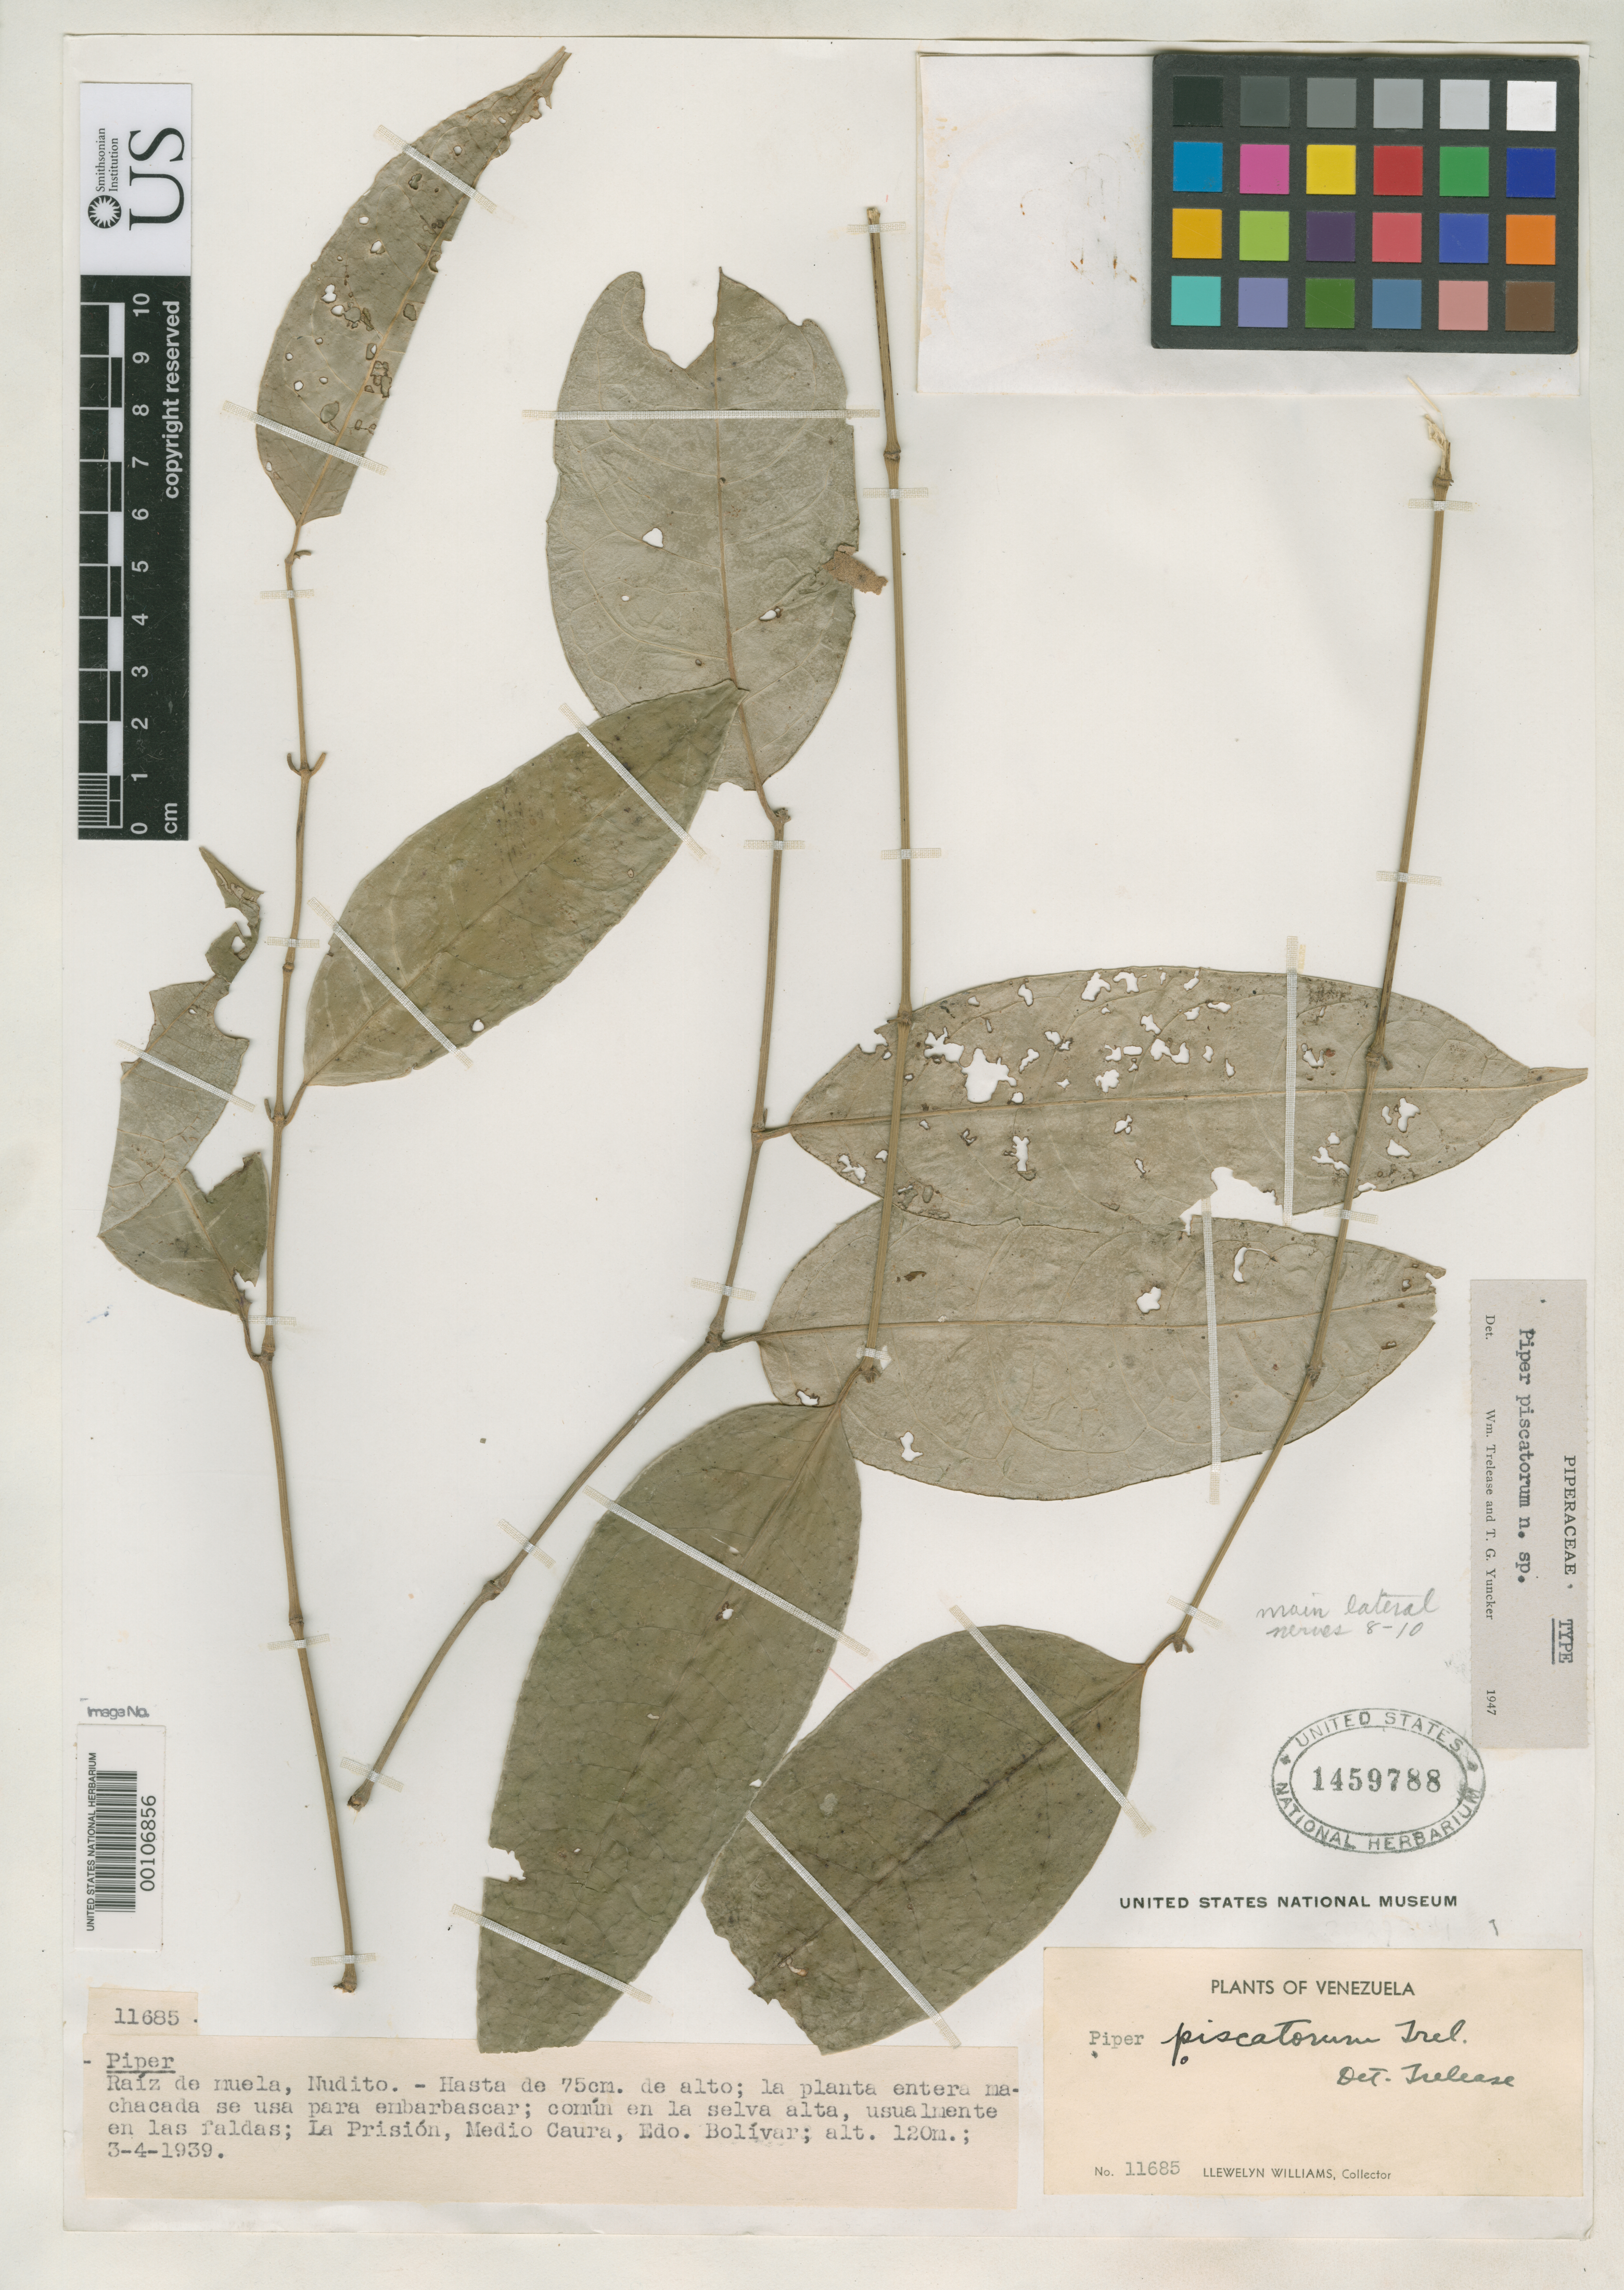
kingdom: Plantae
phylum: Tracheophyta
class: Magnoliopsida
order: Piperales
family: Piperaceae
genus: Piper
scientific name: Piper piscatorum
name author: Trel. & Yunck.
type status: Holotype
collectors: Ll. Williams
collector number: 11685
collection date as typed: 03 Apr 1939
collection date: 1939-04-03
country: Venezuela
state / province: Bolivar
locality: La prision, medio Caura.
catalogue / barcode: US 1459788